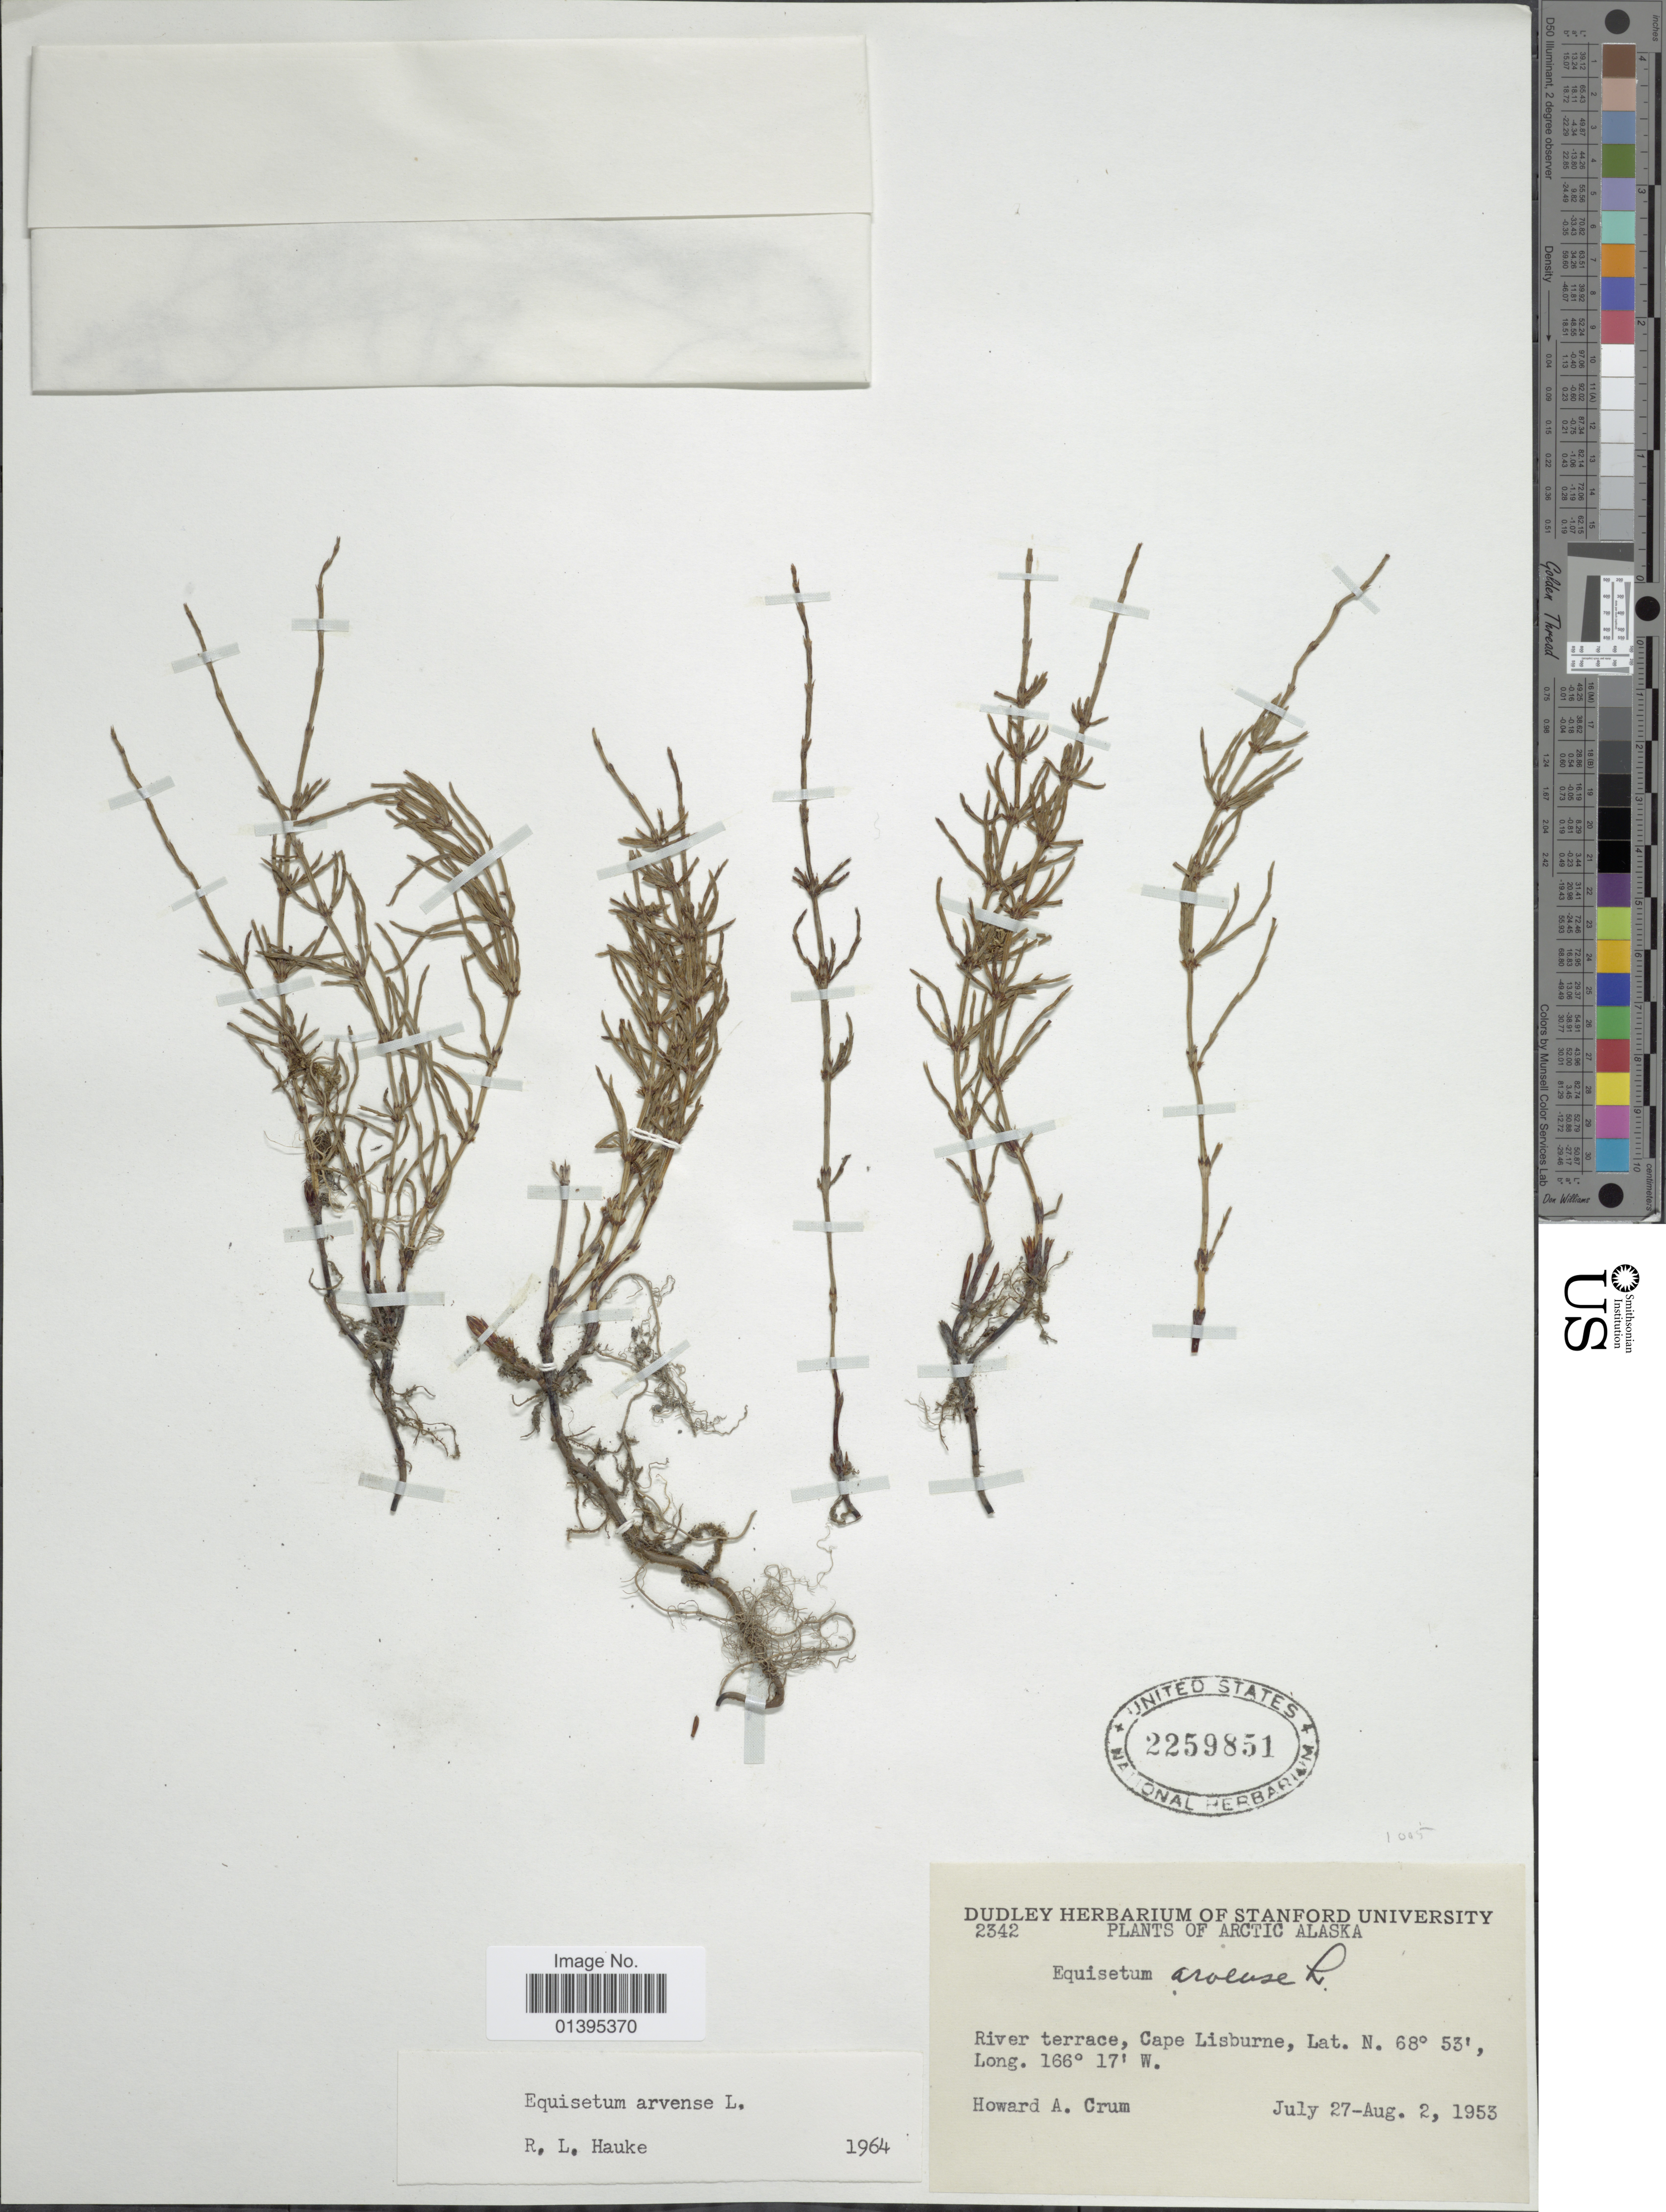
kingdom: Plantae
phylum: Tracheophyta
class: Polypodiopsida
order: Equisetales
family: Equisetaceae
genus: Equisetum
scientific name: Equisetum arvense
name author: L.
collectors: H. A. Crum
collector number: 2342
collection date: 1953-07-27/1953-08-02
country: United States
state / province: Alaska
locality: Arctic Alaska, River terrace, Cape Lisburne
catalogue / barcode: US 2259851